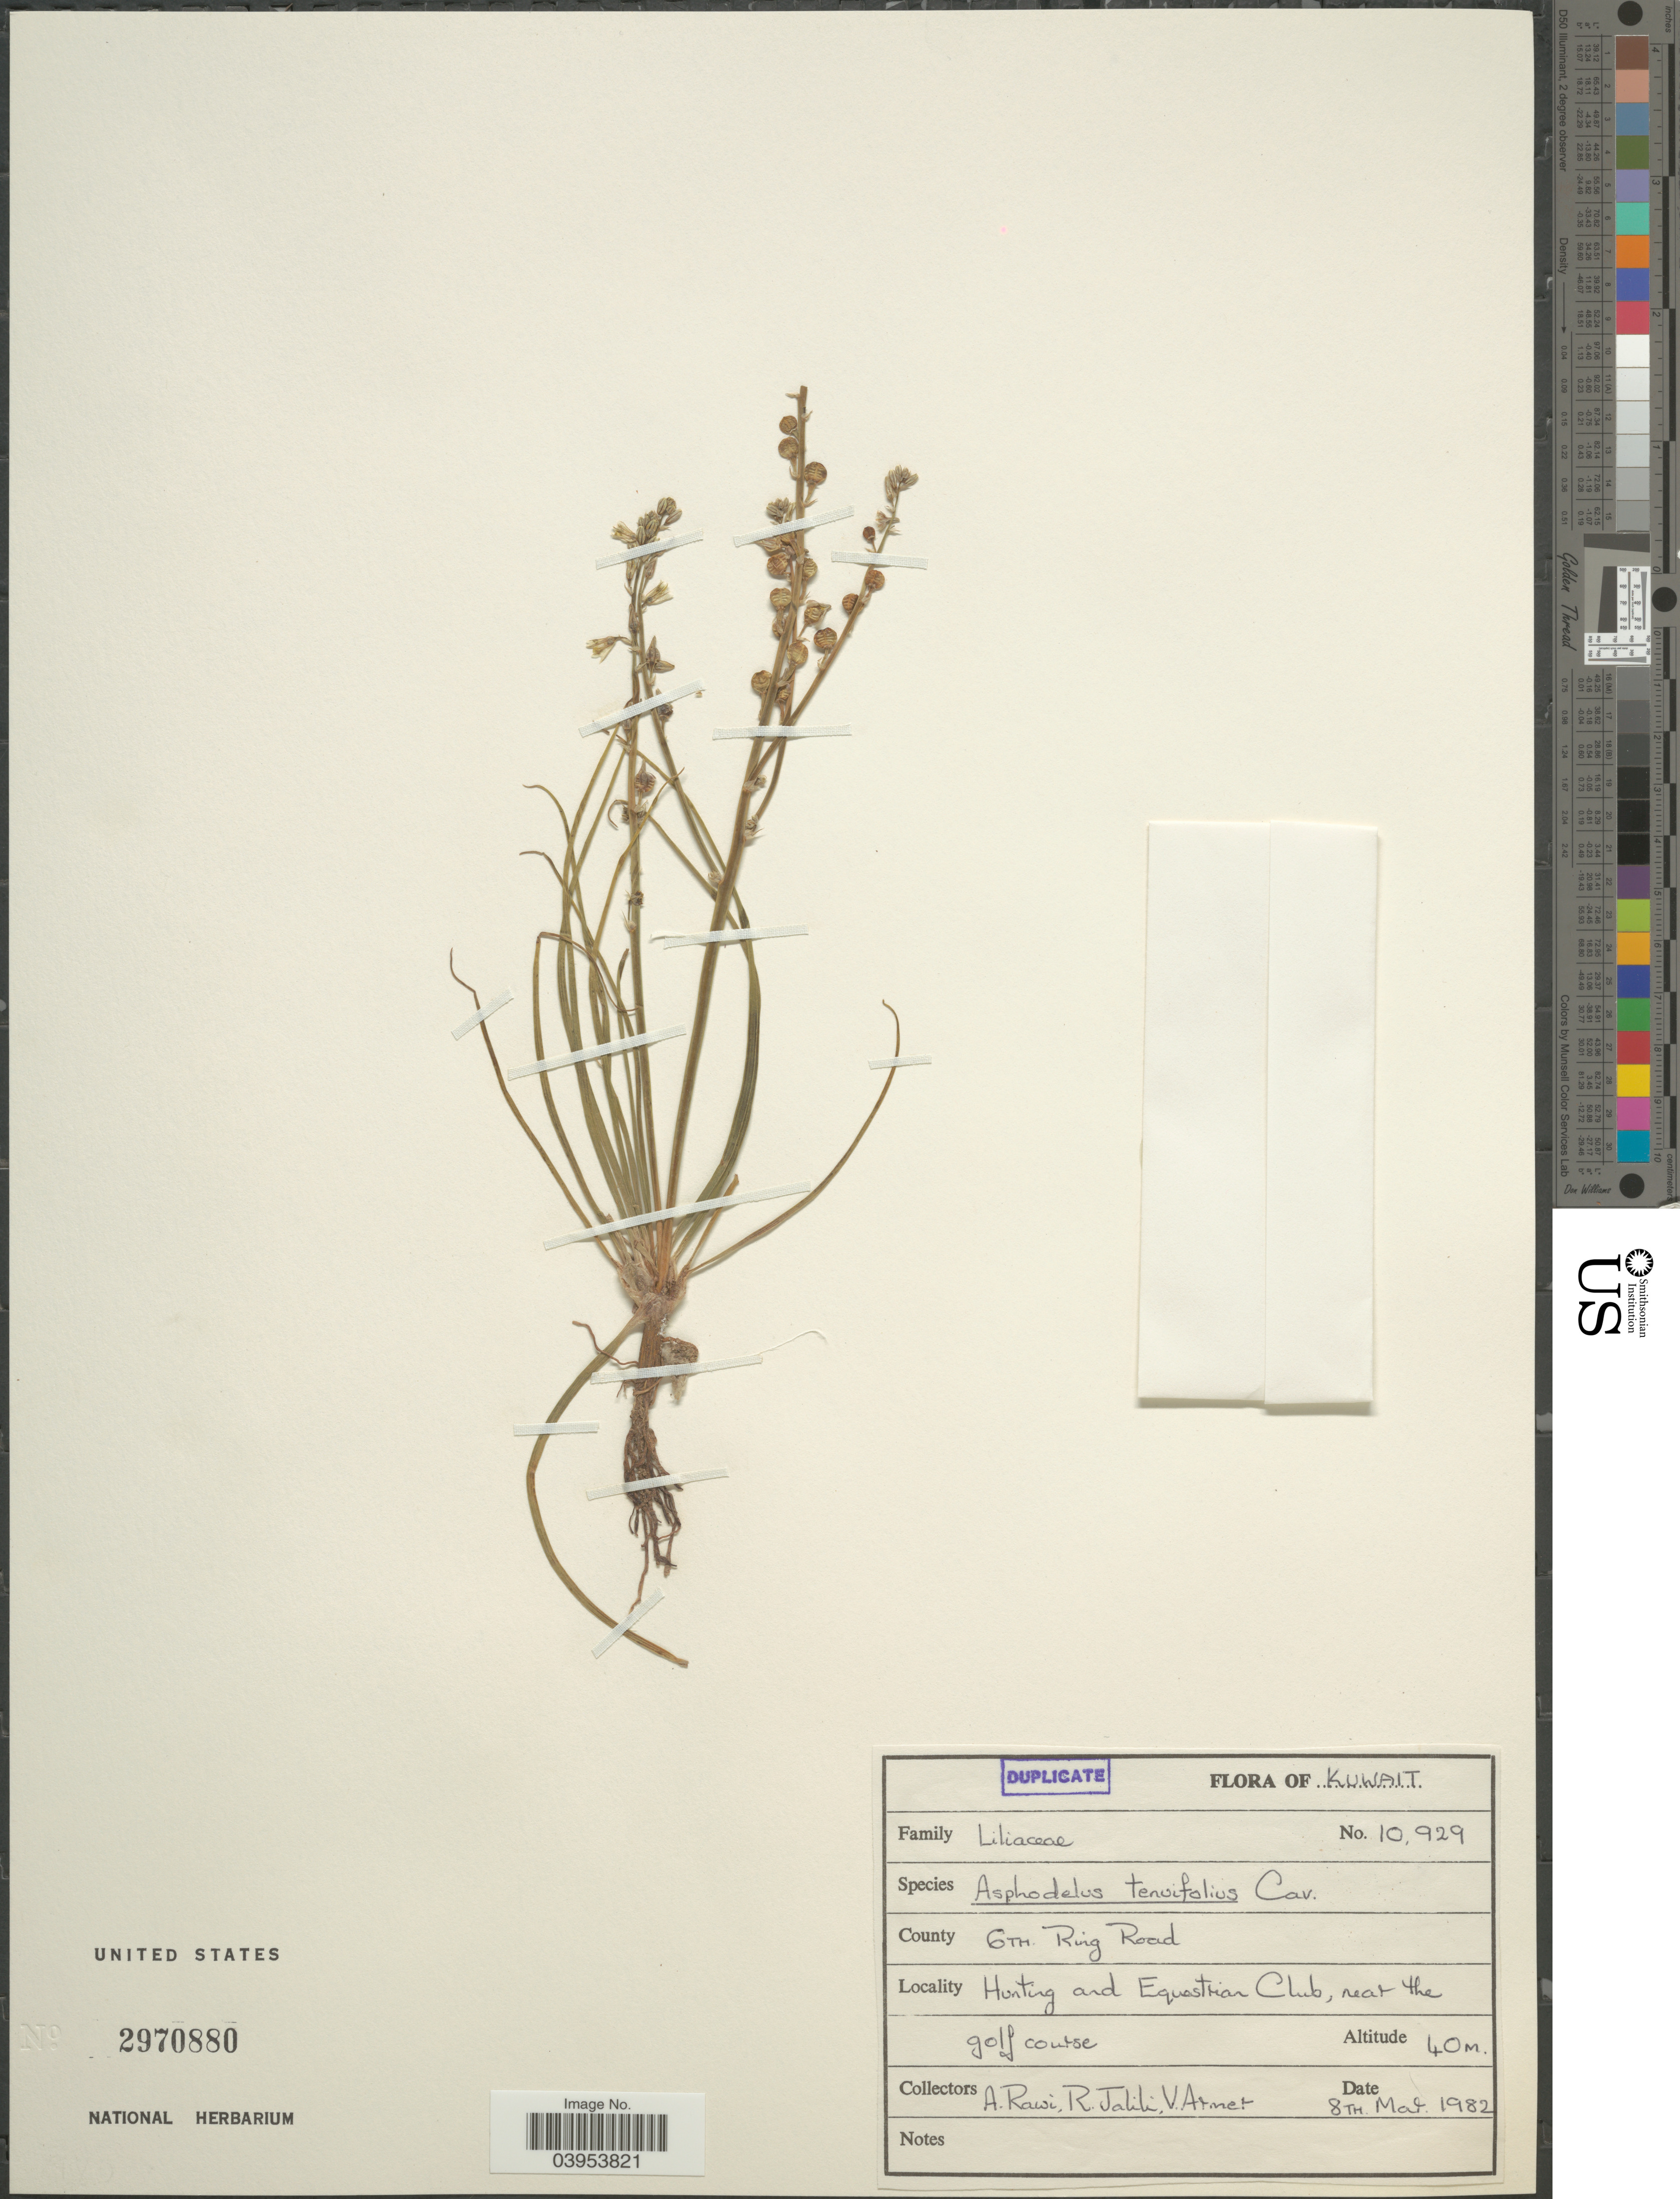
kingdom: Plantae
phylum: Tracheophyta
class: Liliopsida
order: Asparagales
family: Asphodelaceae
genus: Asphodelus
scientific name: Asphodelus tenuifolius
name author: Cav.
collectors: A. Rawi, R. Jalili & V. Armet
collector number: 10929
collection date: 1982-03-08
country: Kuwait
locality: County 6th. Ring Road. Hunting and Equastrian Club, near the golfcourse.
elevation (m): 40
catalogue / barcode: US 2970880